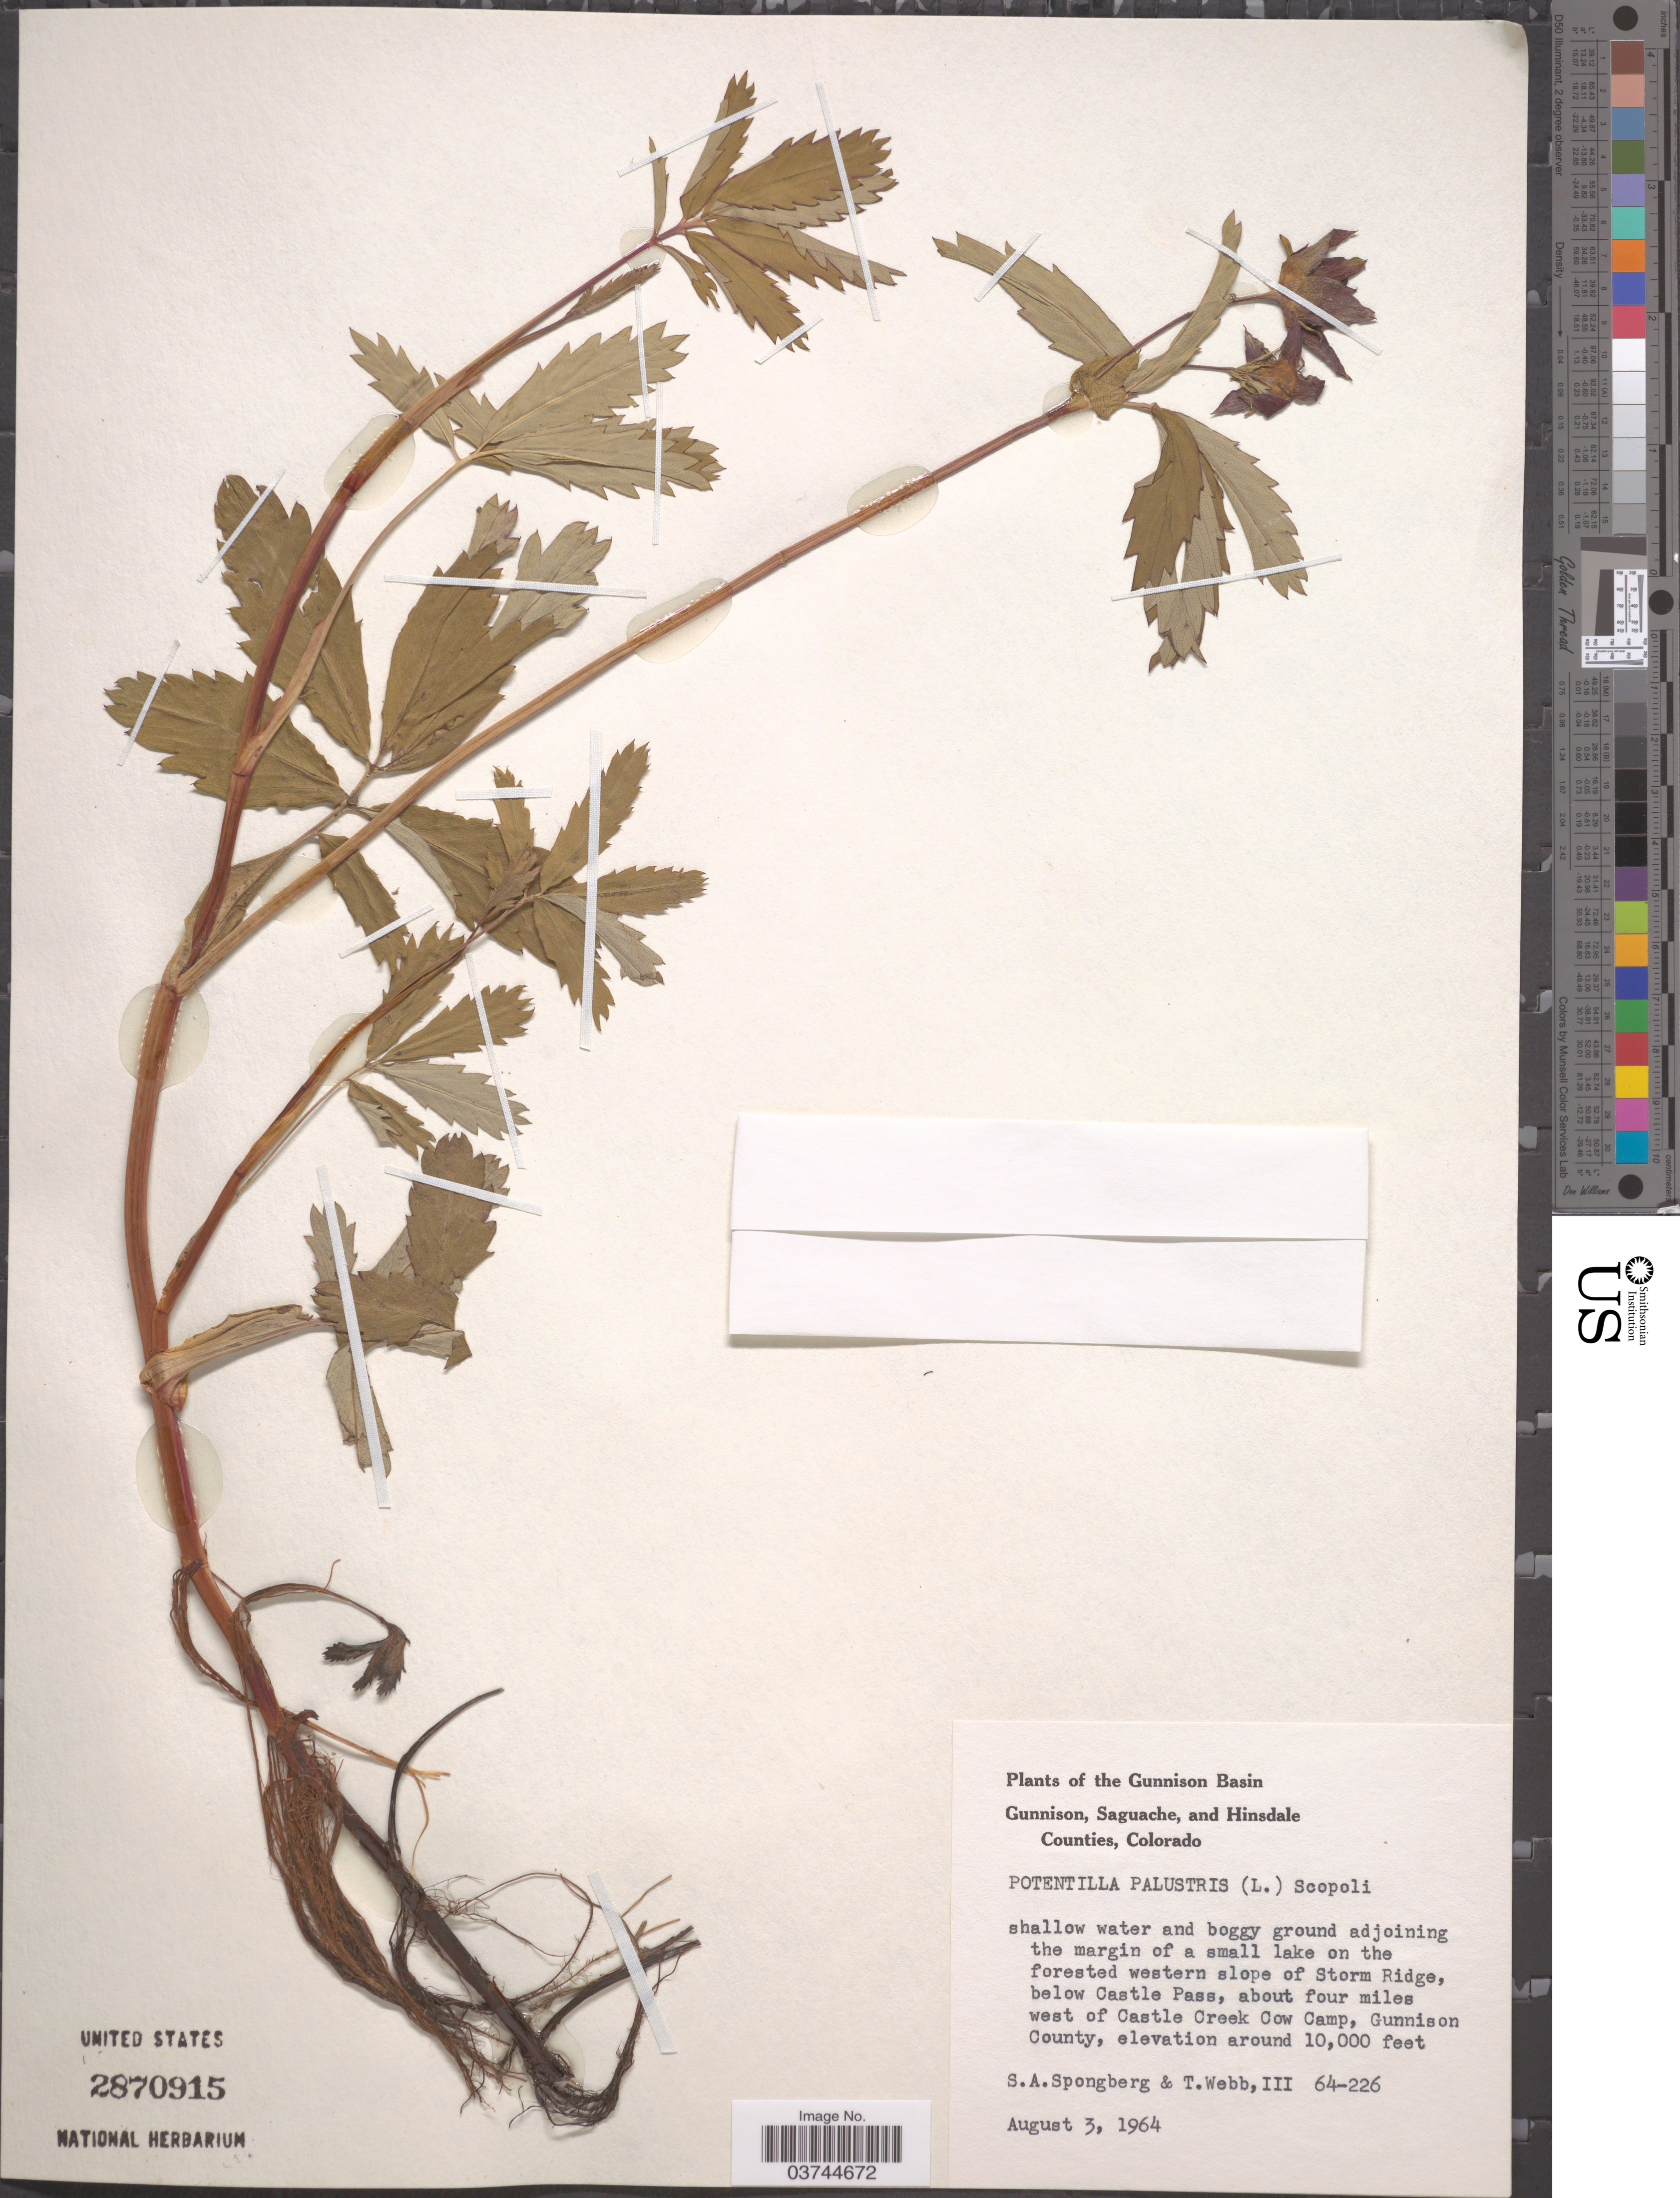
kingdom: Plantae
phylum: Tracheophyta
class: Magnoliopsida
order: Rosales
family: Rosaceae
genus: Comarum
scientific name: Comarum palustre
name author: L.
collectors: S. A.Spongberg & T. Webb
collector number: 64-226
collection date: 1964-08-03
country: United States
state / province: Colorado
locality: Gunnison Basin. Western slope of Storm Ridge, below Castle Pass, about four miles west of Castle Creek Cow Camp, Gunnison County.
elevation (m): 3048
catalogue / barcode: US 2870915